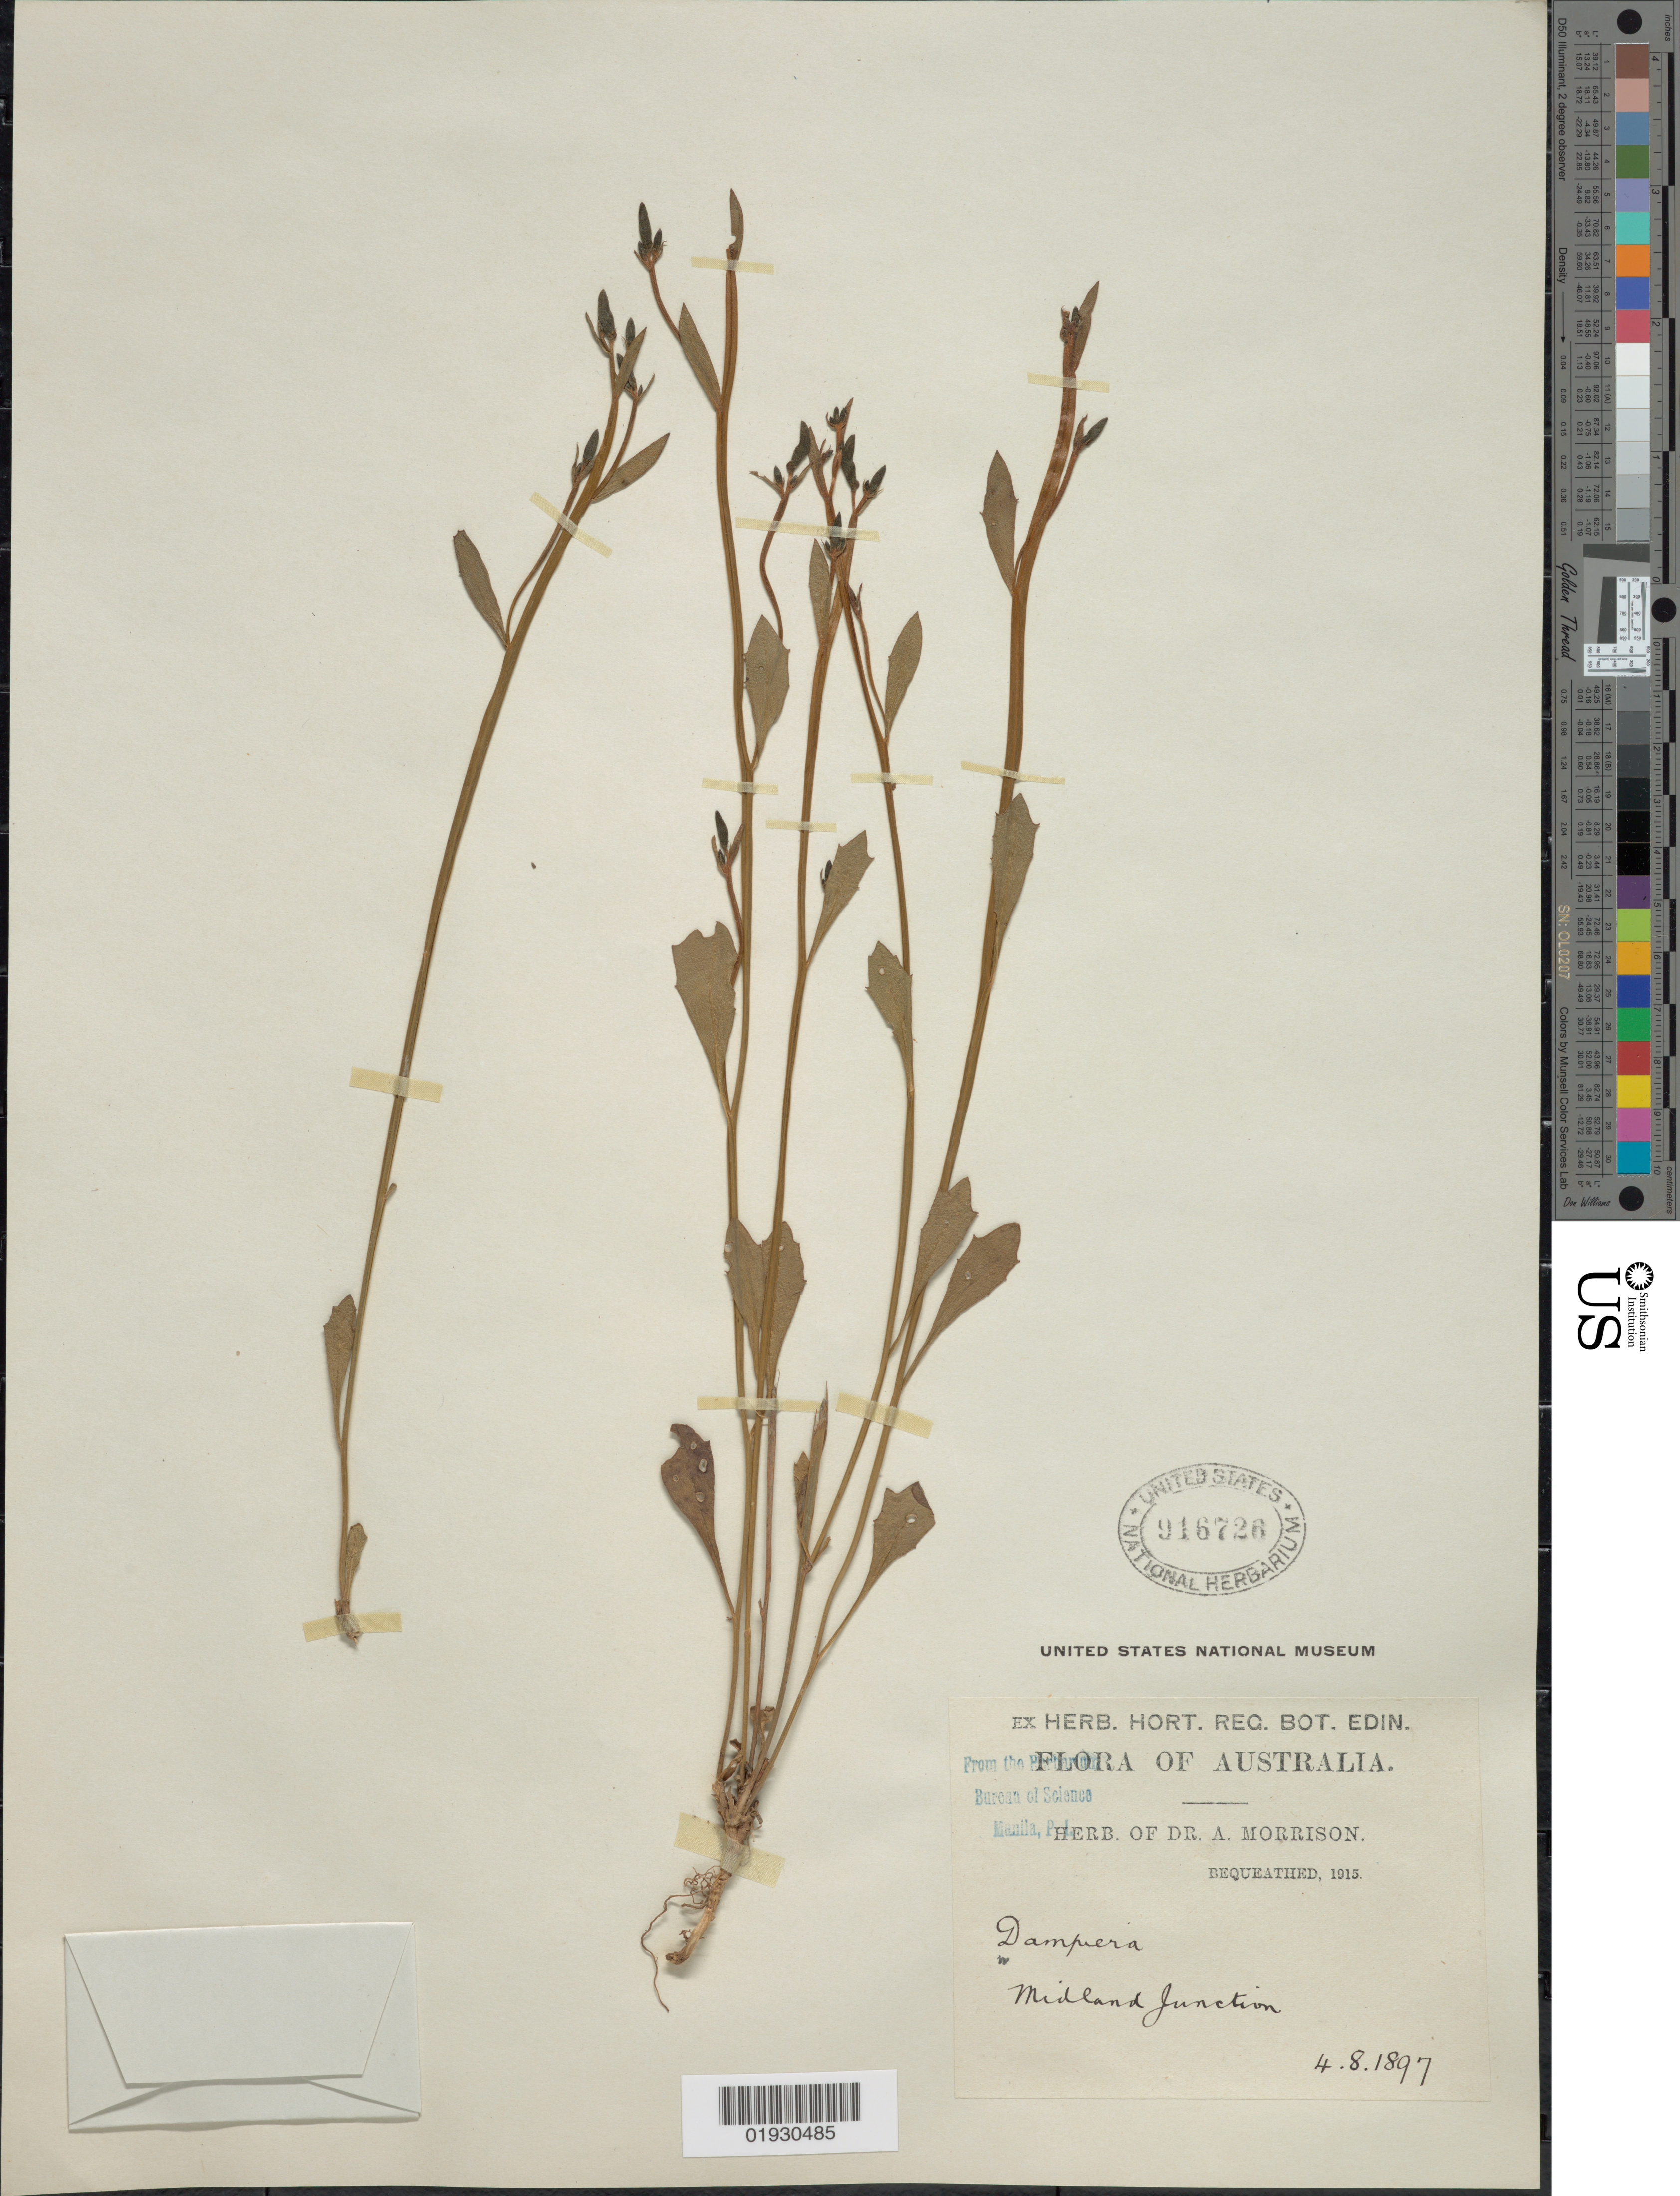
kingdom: Plantae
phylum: Tracheophyta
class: Magnoliopsida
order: Asterales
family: Goodeniaceae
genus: Dampiera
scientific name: Dampiera sp.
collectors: ex herb. Dr. A. Morrison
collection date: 1897-08-04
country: Australia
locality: Midland Junction.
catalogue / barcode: US 916726